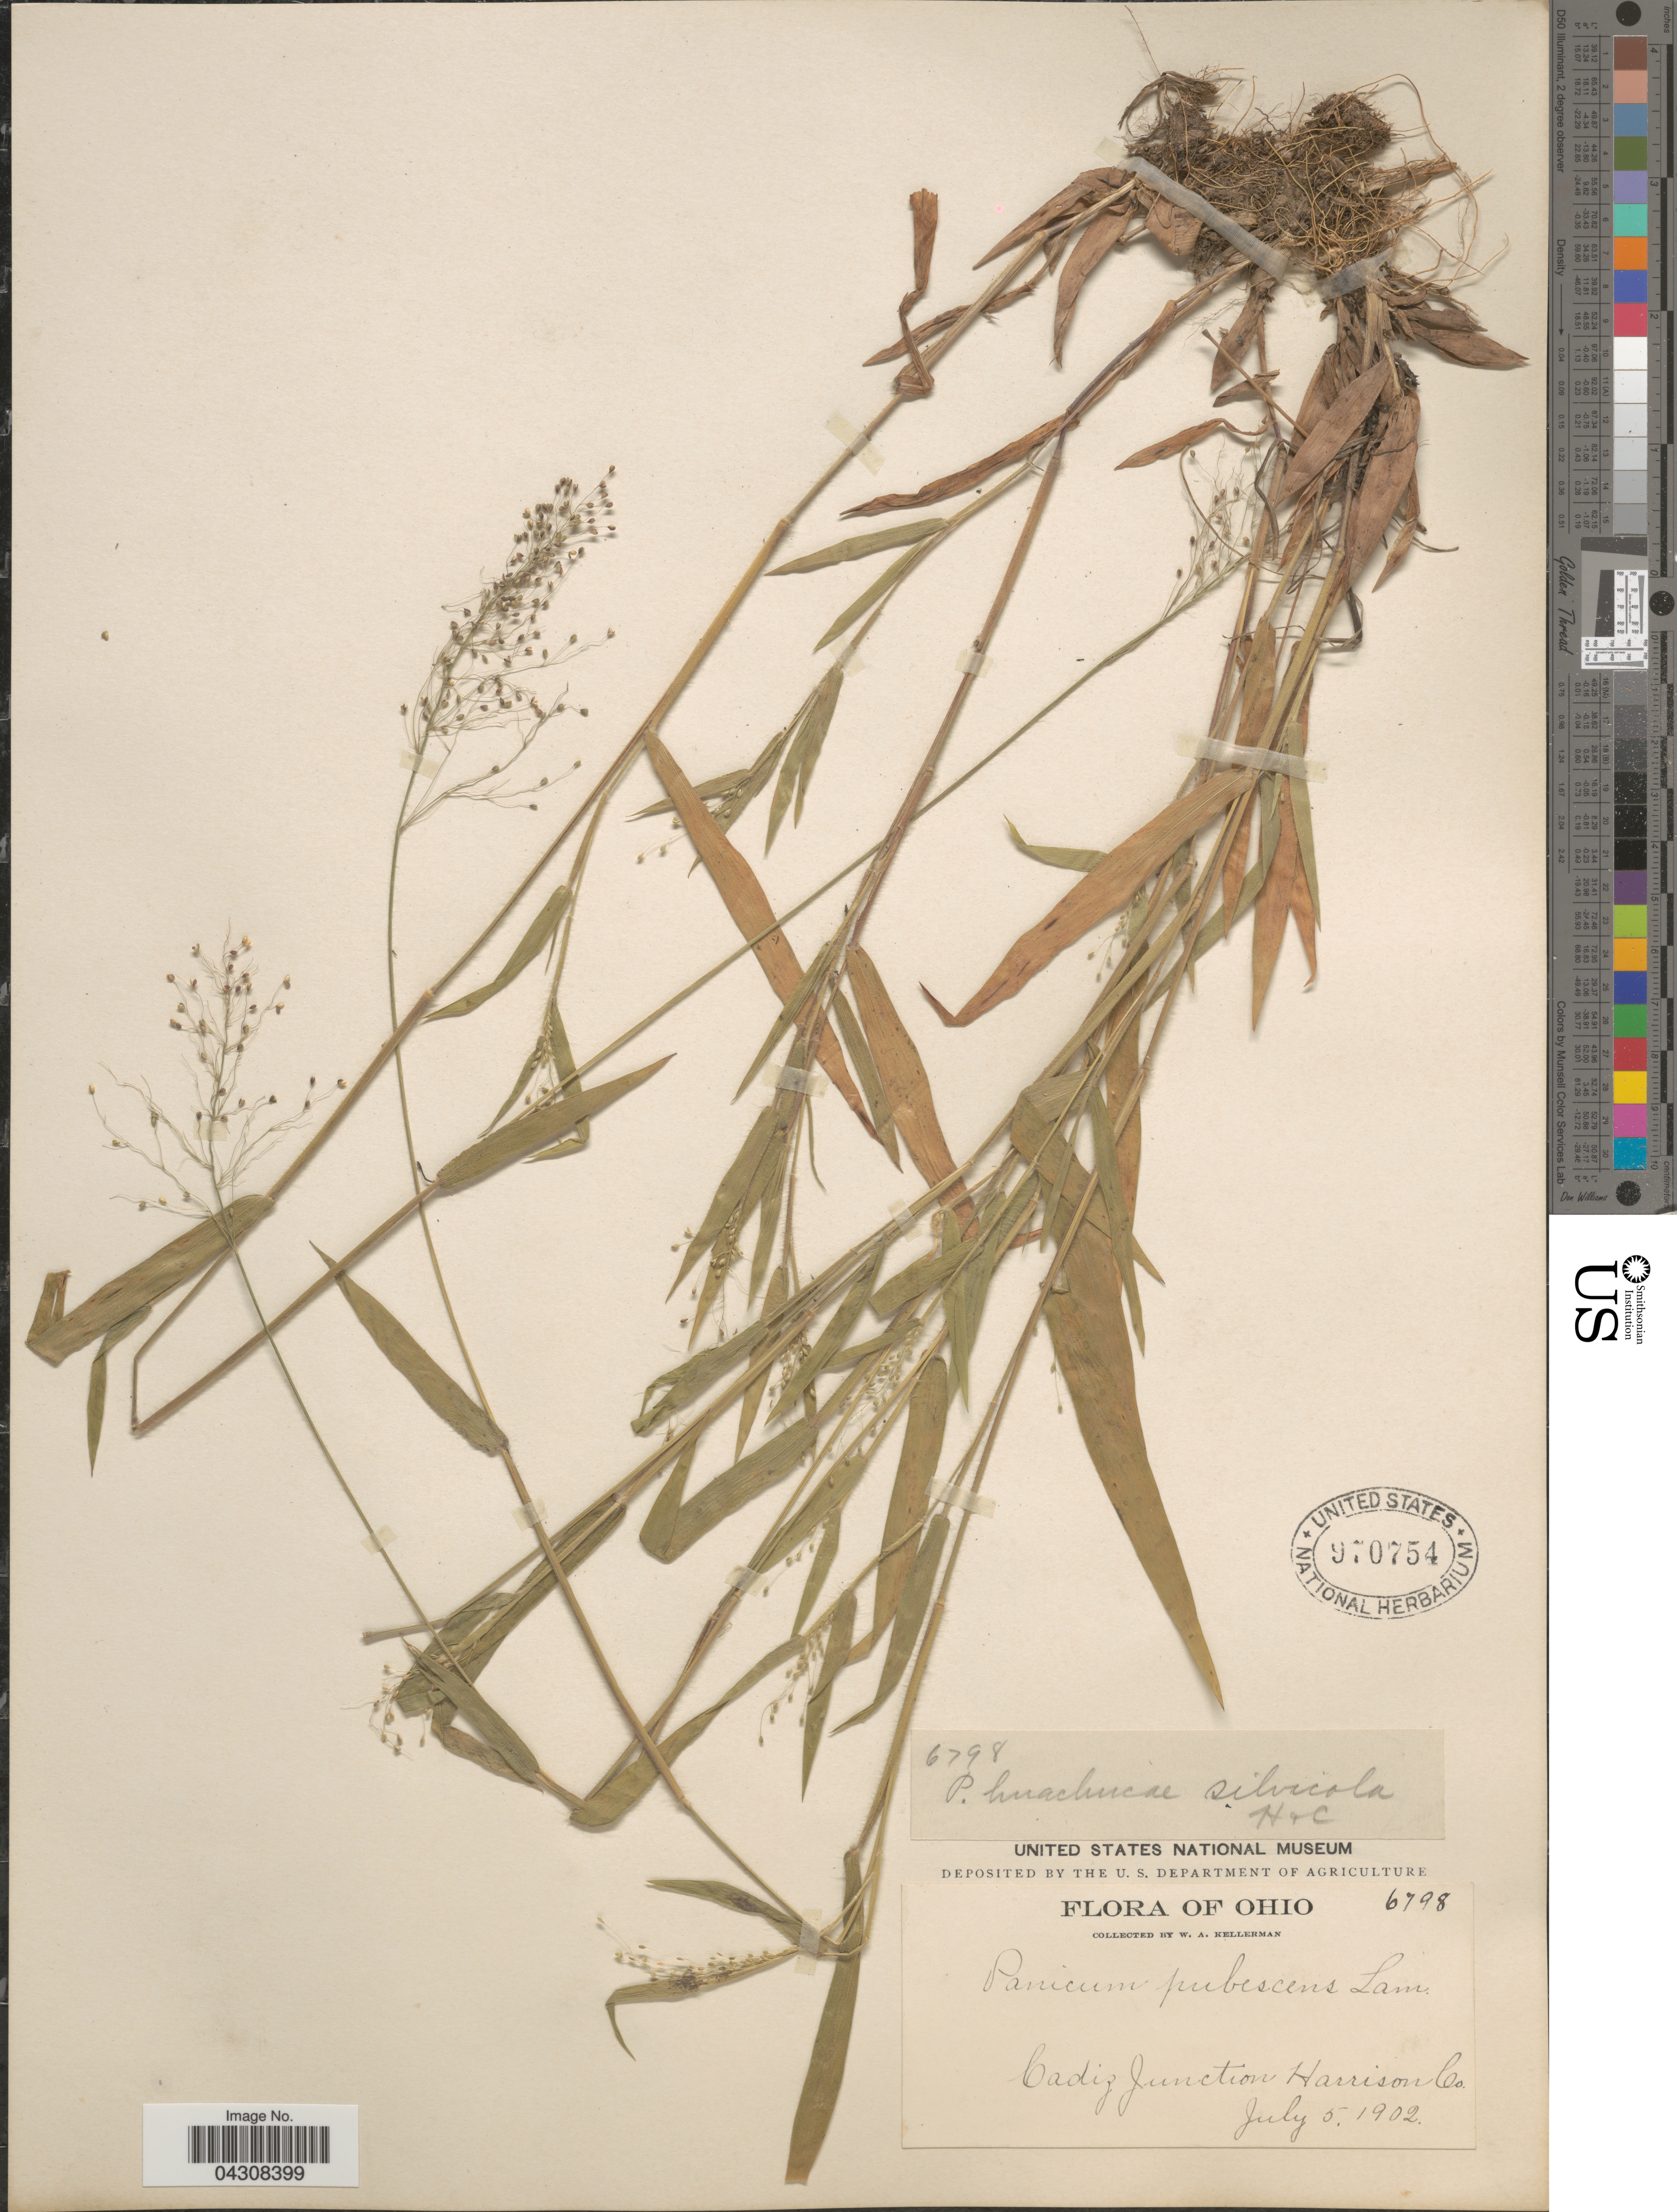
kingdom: Plantae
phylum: Tracheophyta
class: Liliopsida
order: Poales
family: Poaceae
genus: Dichanthelium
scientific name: Dichanthelium acuminatum var. acuminatum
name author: (Sw.) Gould & C.A. Clark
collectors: W. Kellerman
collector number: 6798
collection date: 1902-07-05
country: United States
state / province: Ohio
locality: Cadiz Junction Harrison Co.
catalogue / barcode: US 970754